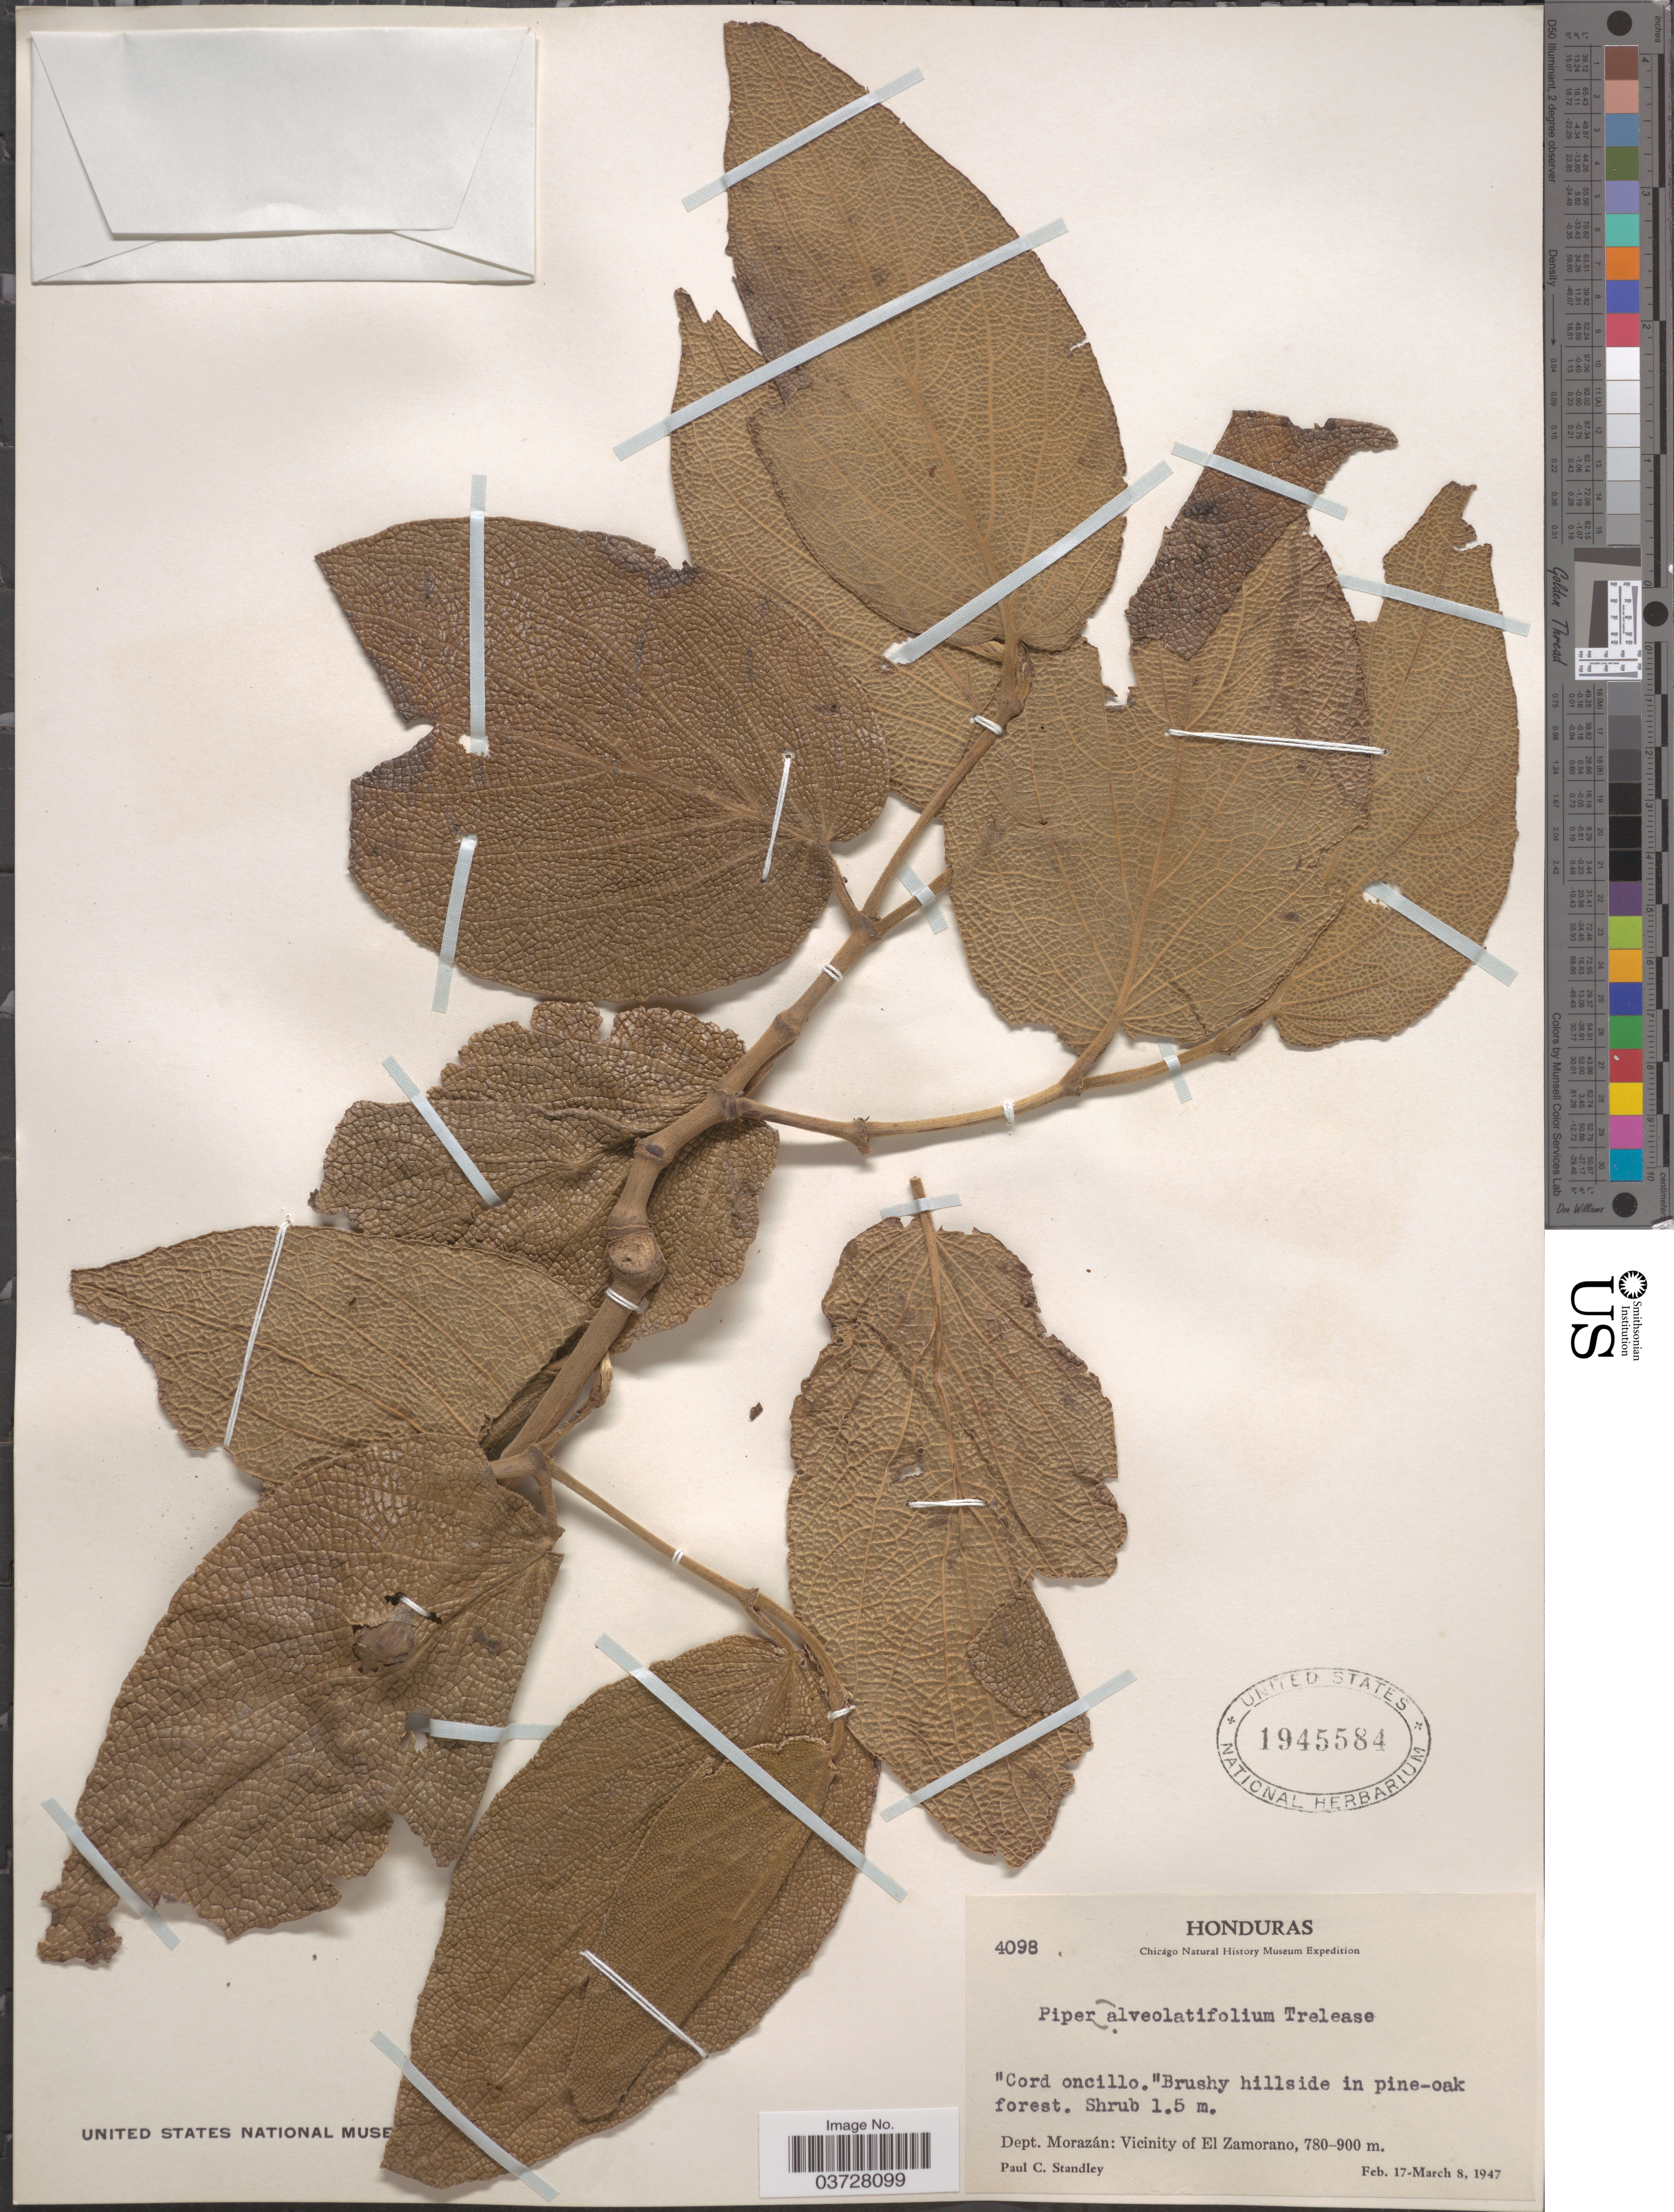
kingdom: Plantae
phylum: Tracheophyta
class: Magnoliopsida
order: Piperales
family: Piperaceae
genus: Piper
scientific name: Piper alveolatifolium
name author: Trel.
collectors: P. C. Standley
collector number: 4098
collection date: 1947-02-17/1947-03-08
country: Honduras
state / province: Fco. Morazán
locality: Dept. Morazán: Vicinity of El Zamorano.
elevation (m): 780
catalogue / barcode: US 1945584